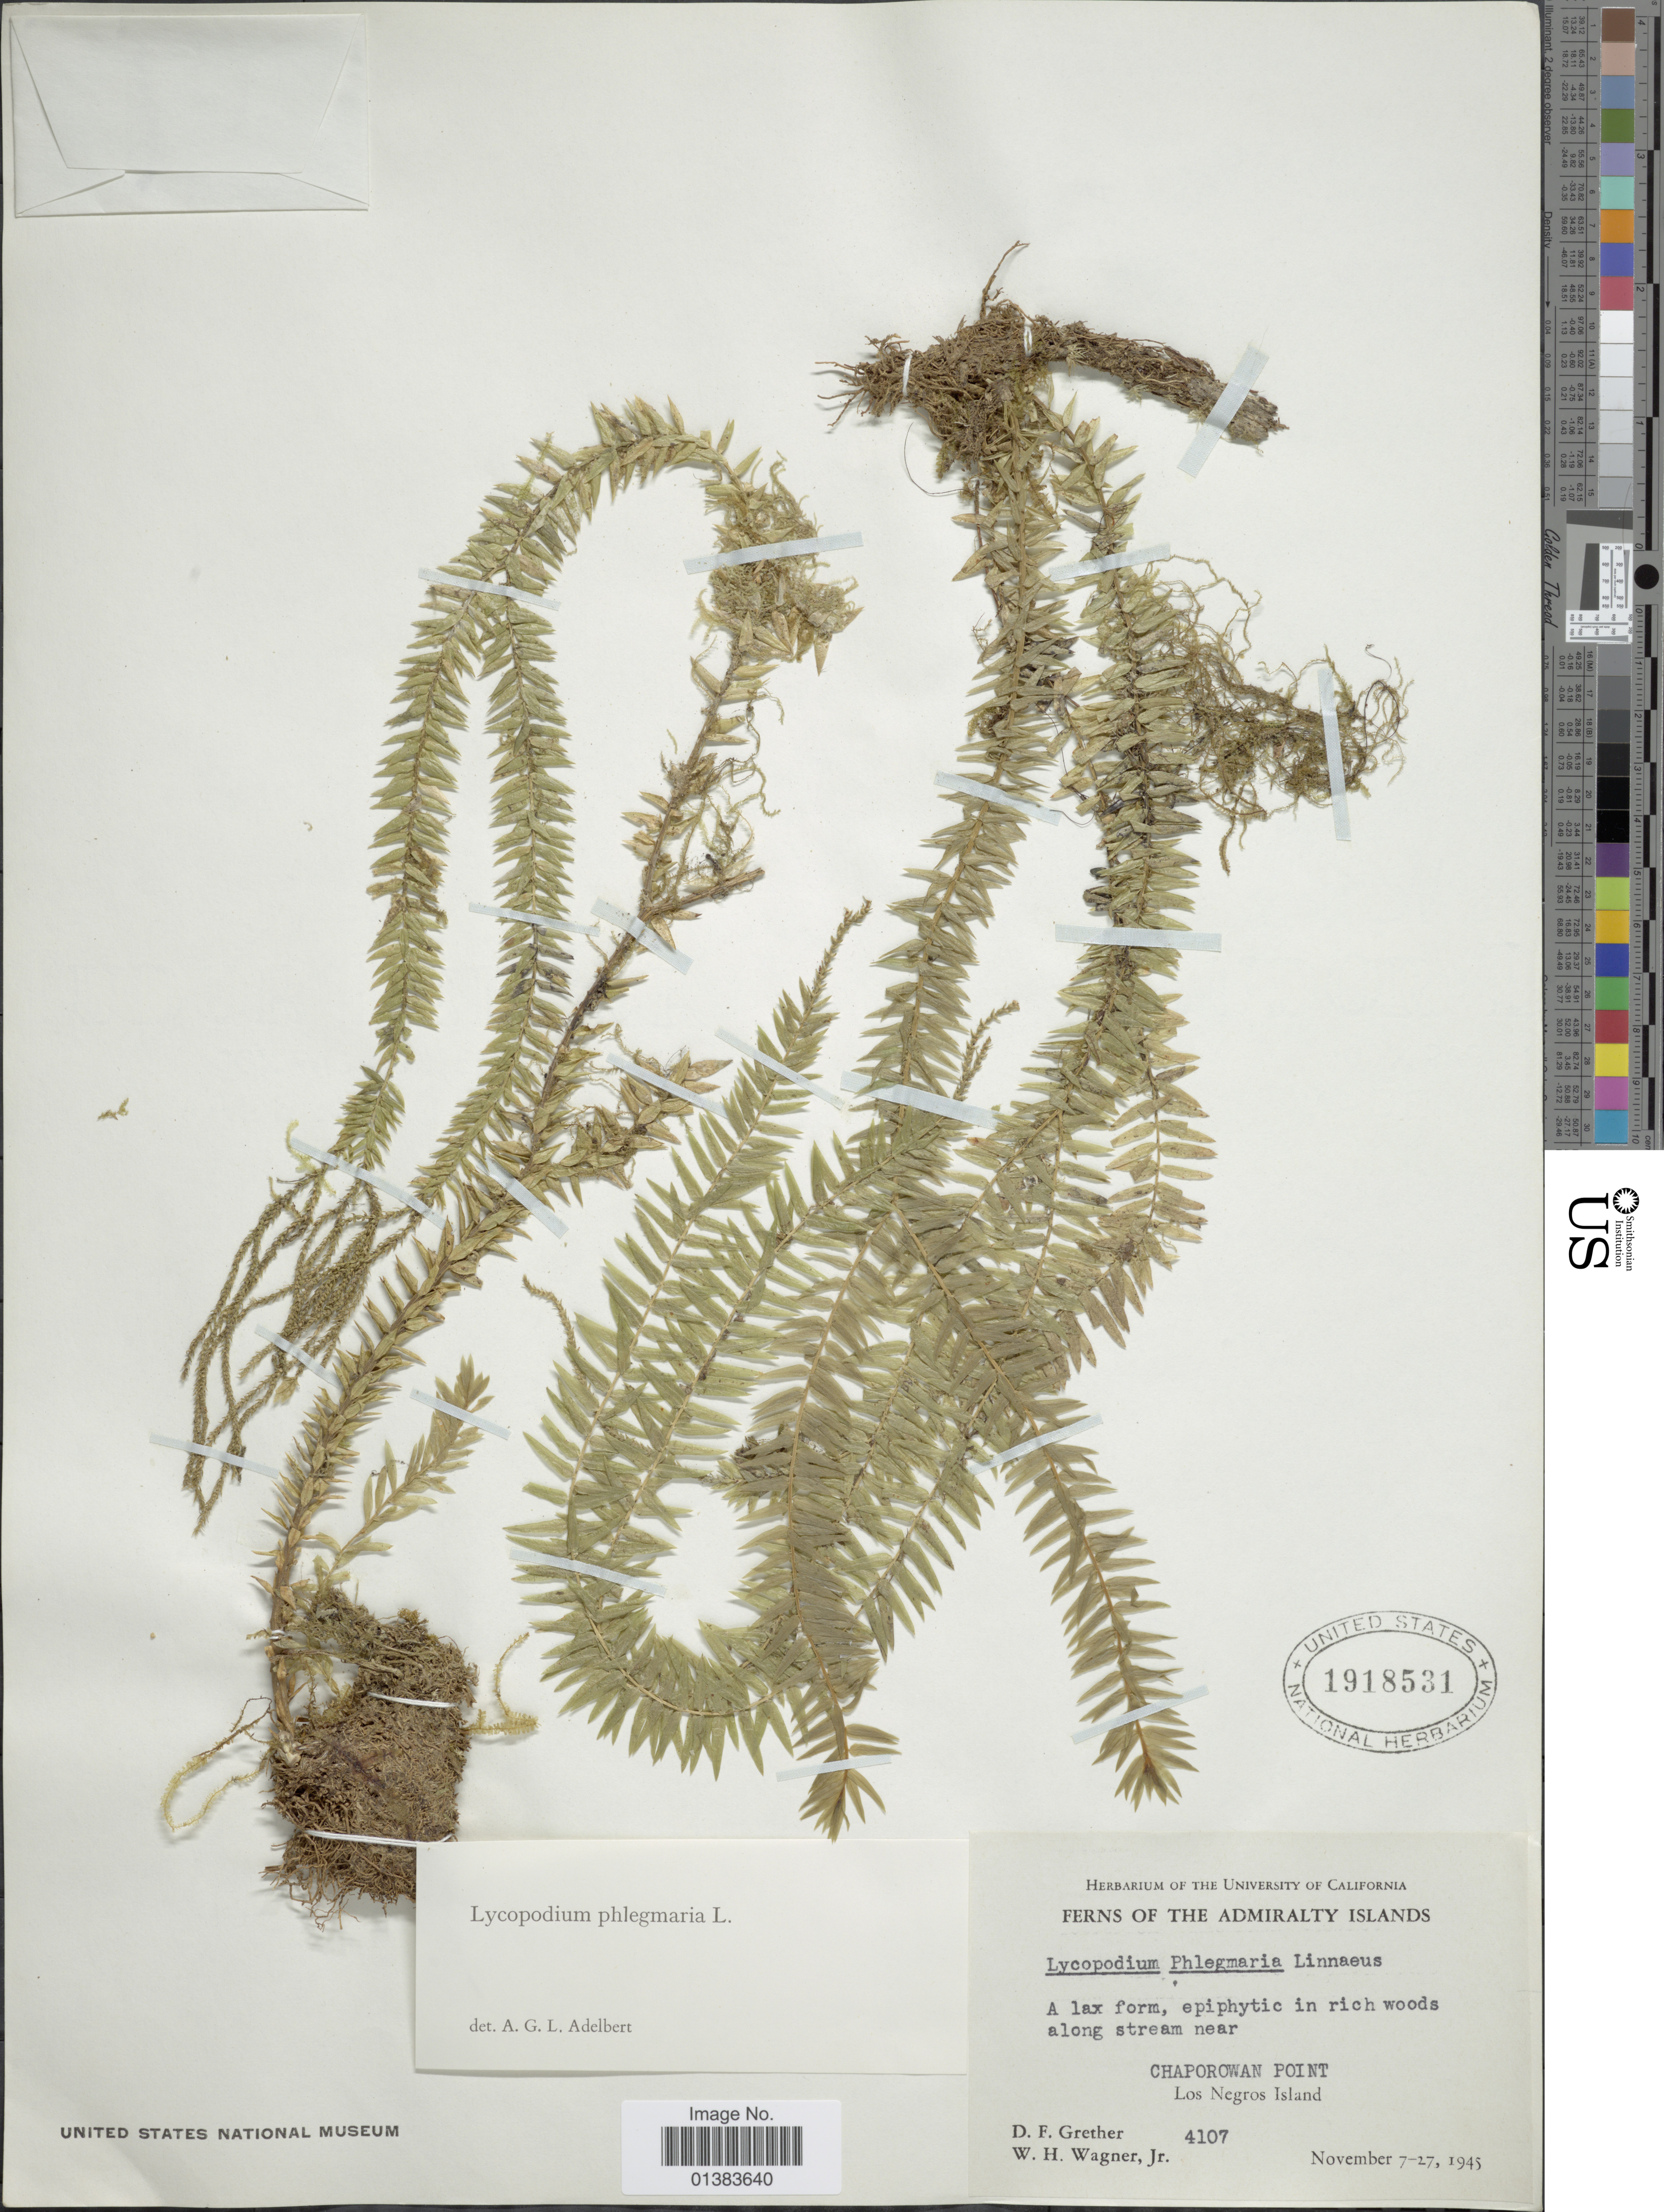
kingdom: Plantae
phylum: Tracheophyta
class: Lycopodiopsida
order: Lycopodiales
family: Lycopodiaceae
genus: Phlegmariurus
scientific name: Phlegmariurus phlegmaria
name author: (L.) Holub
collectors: D. F. Grether & W. H. Wagner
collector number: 4107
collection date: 1945-11-07/1945-11-27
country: Papua New Guinea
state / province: Manus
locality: Admiralty Islands, in rich woods along stream near Chaporowan Point, Los Negros Island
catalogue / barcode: US 1918531